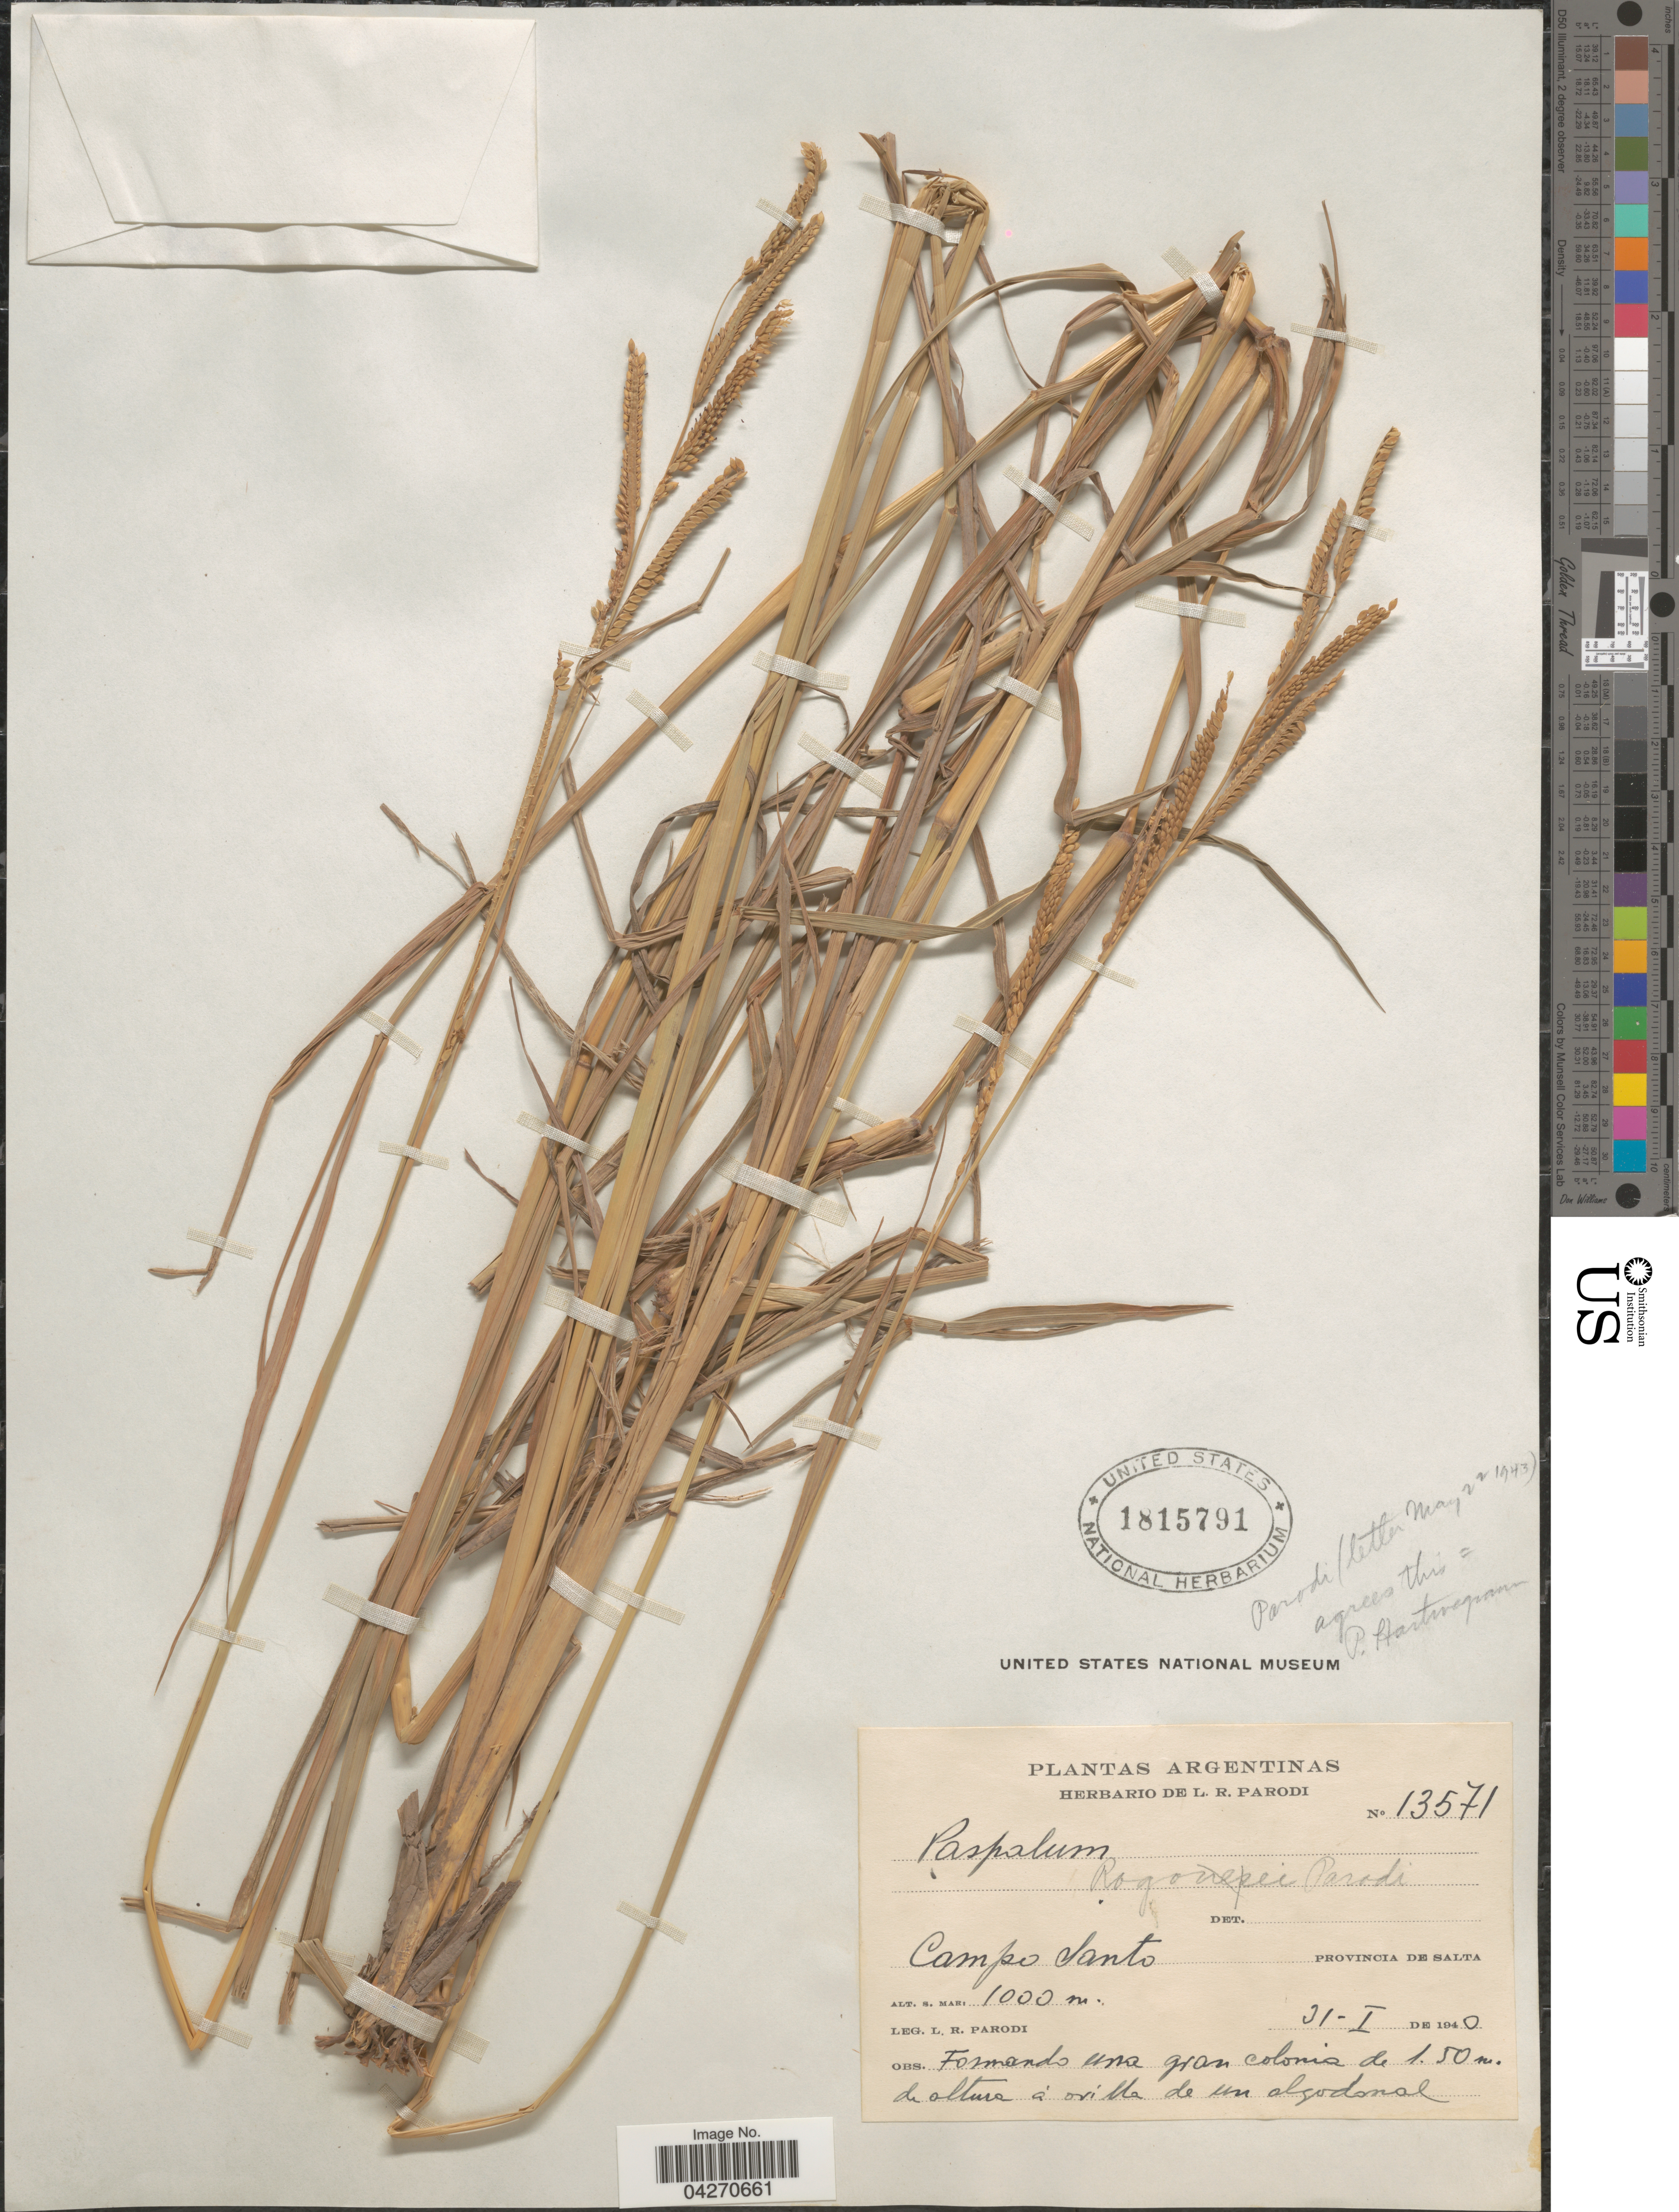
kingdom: Plantae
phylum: Tracheophyta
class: Liliopsida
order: Poales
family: Poaceae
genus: Paspalum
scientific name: Paspalum hartwegianum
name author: E. Fourn.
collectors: L. R. Parodi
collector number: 13571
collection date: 1940-01-31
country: Argentina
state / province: Salta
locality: Campo Santo.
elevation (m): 1000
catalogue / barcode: US 1815791